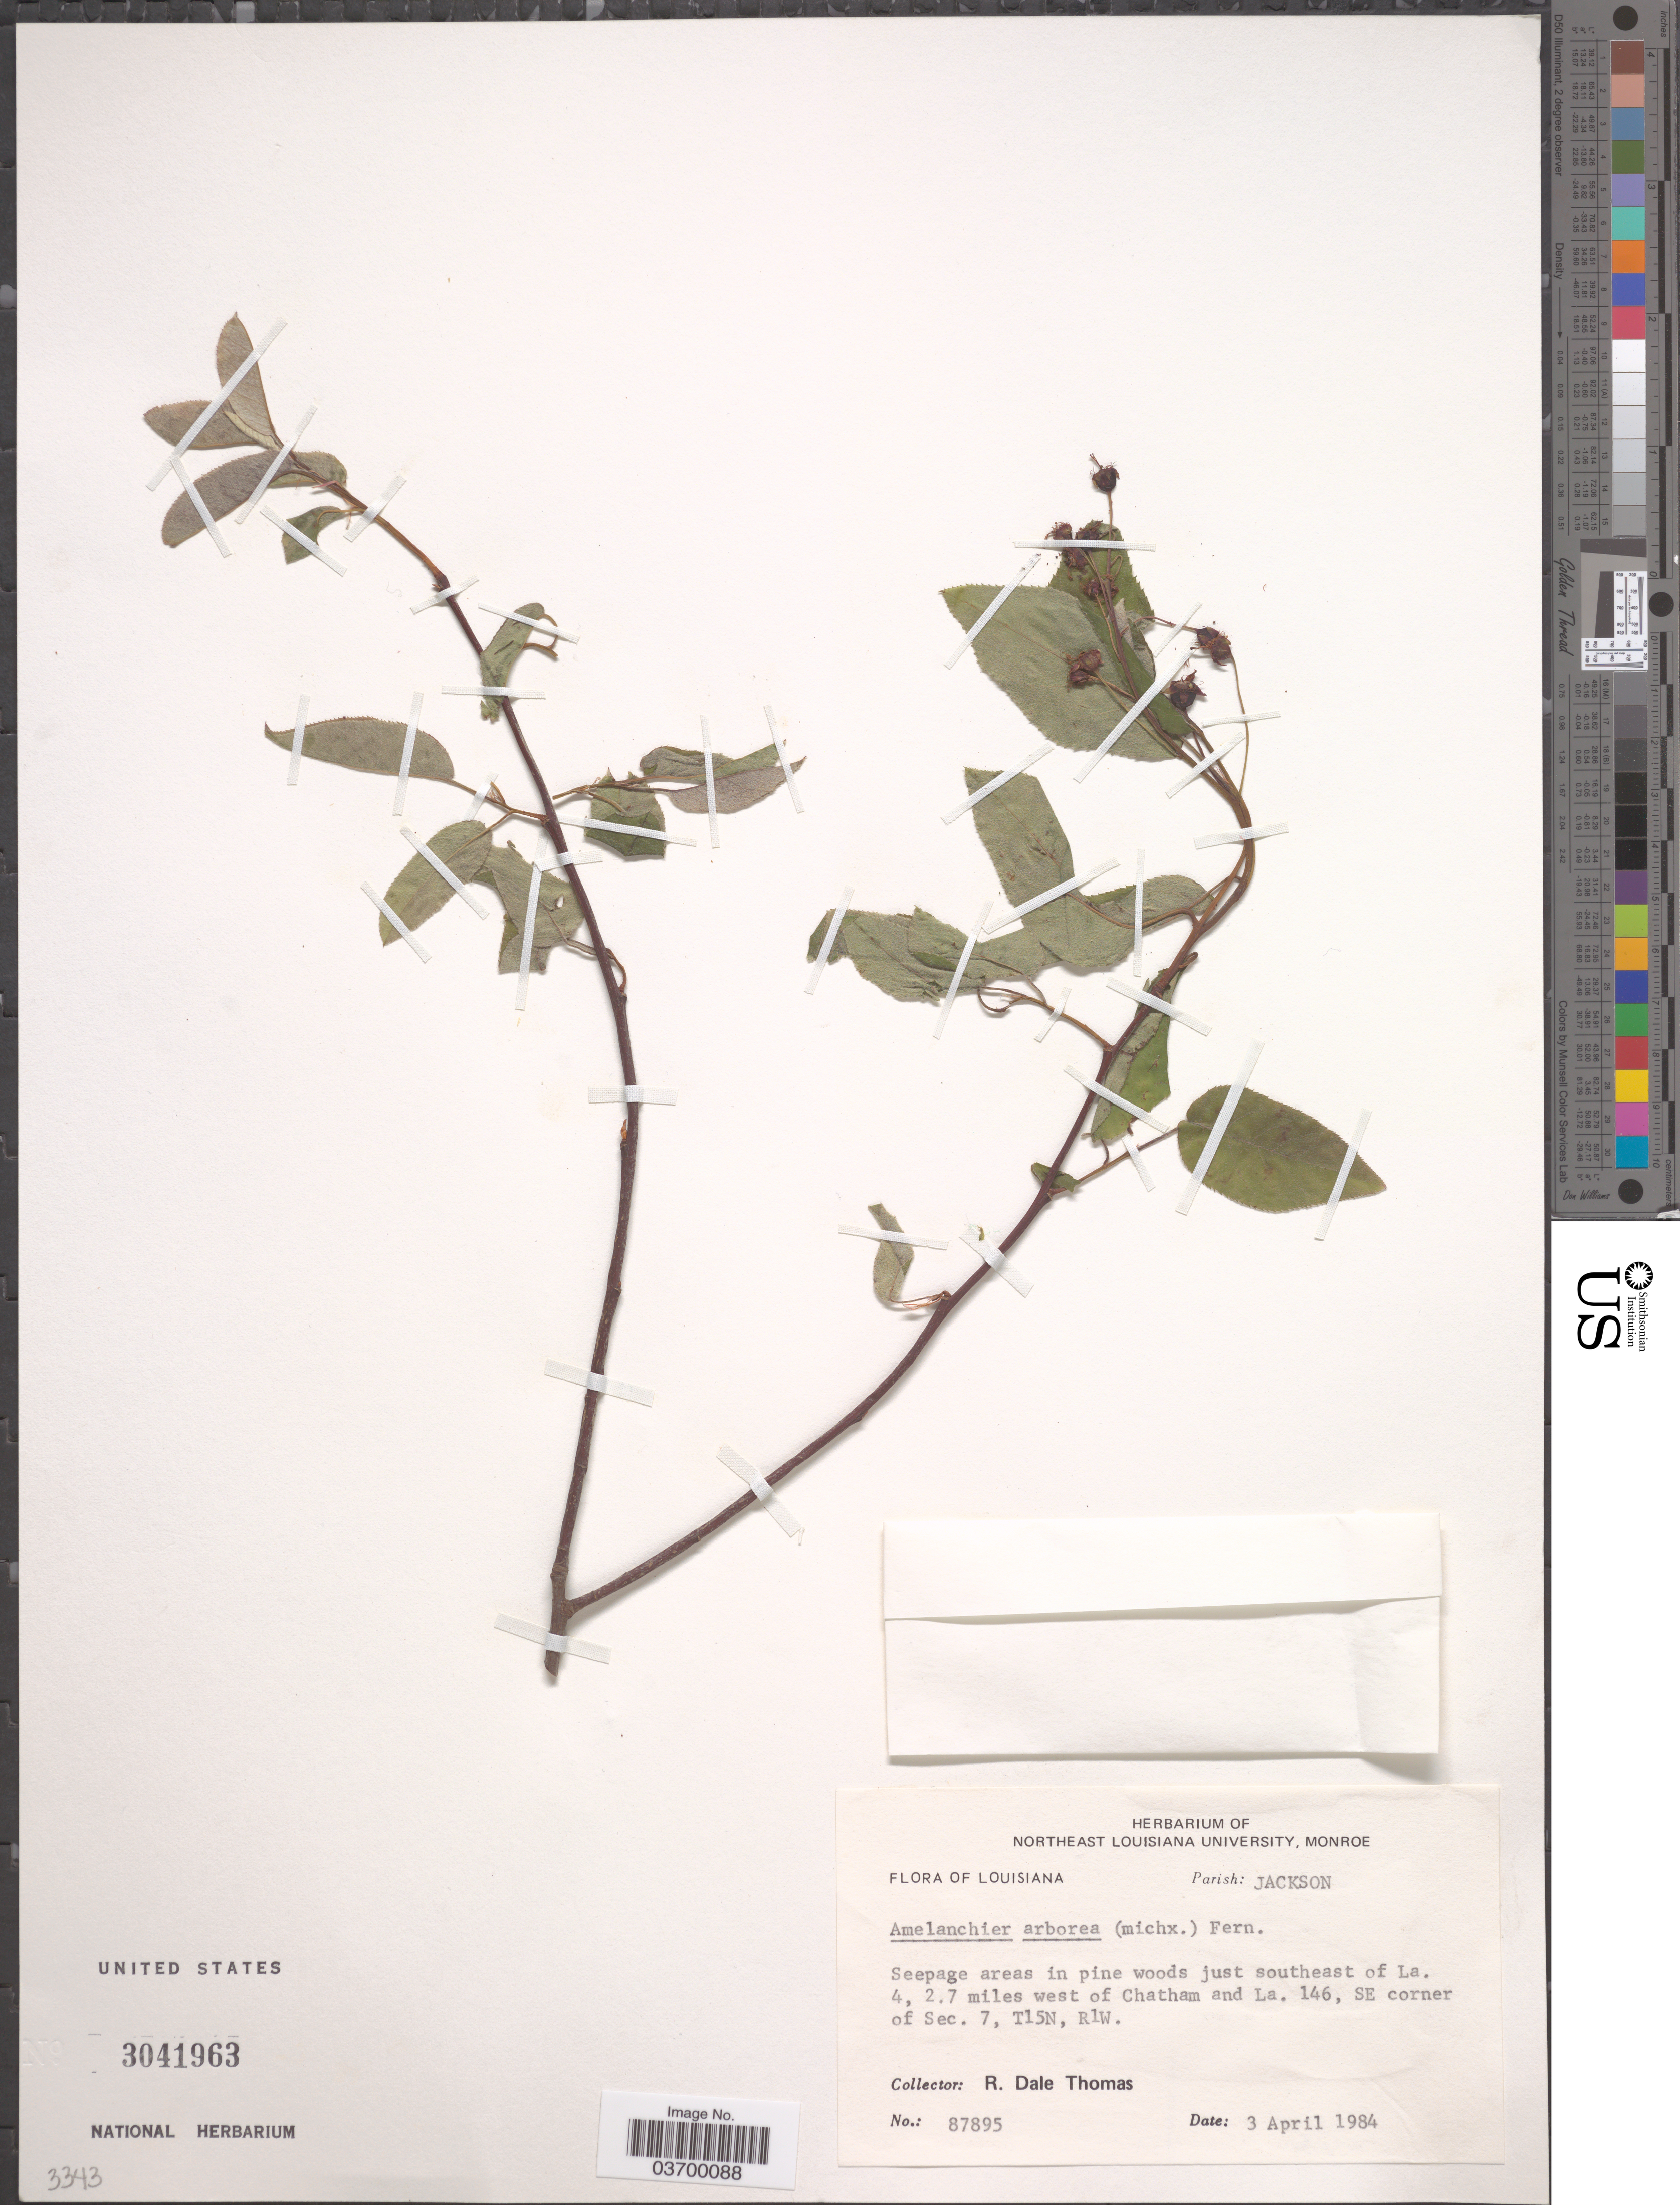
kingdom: Plantae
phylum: Tracheophyta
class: Magnoliopsida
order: Rosales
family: Rosaceae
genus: Amelanchier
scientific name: Amelanchier arborea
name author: (F. Michx.) Fernald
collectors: R. Thomas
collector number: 87895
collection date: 1984-04-03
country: United States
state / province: Louisiana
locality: Parish: Jackson. Seepage areas in pine woods just southeast of La. 4, 2.7 miles west of Chatham and La. 146, SE corner of Sec. 7, T15N, R1W.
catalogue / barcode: US 3041963